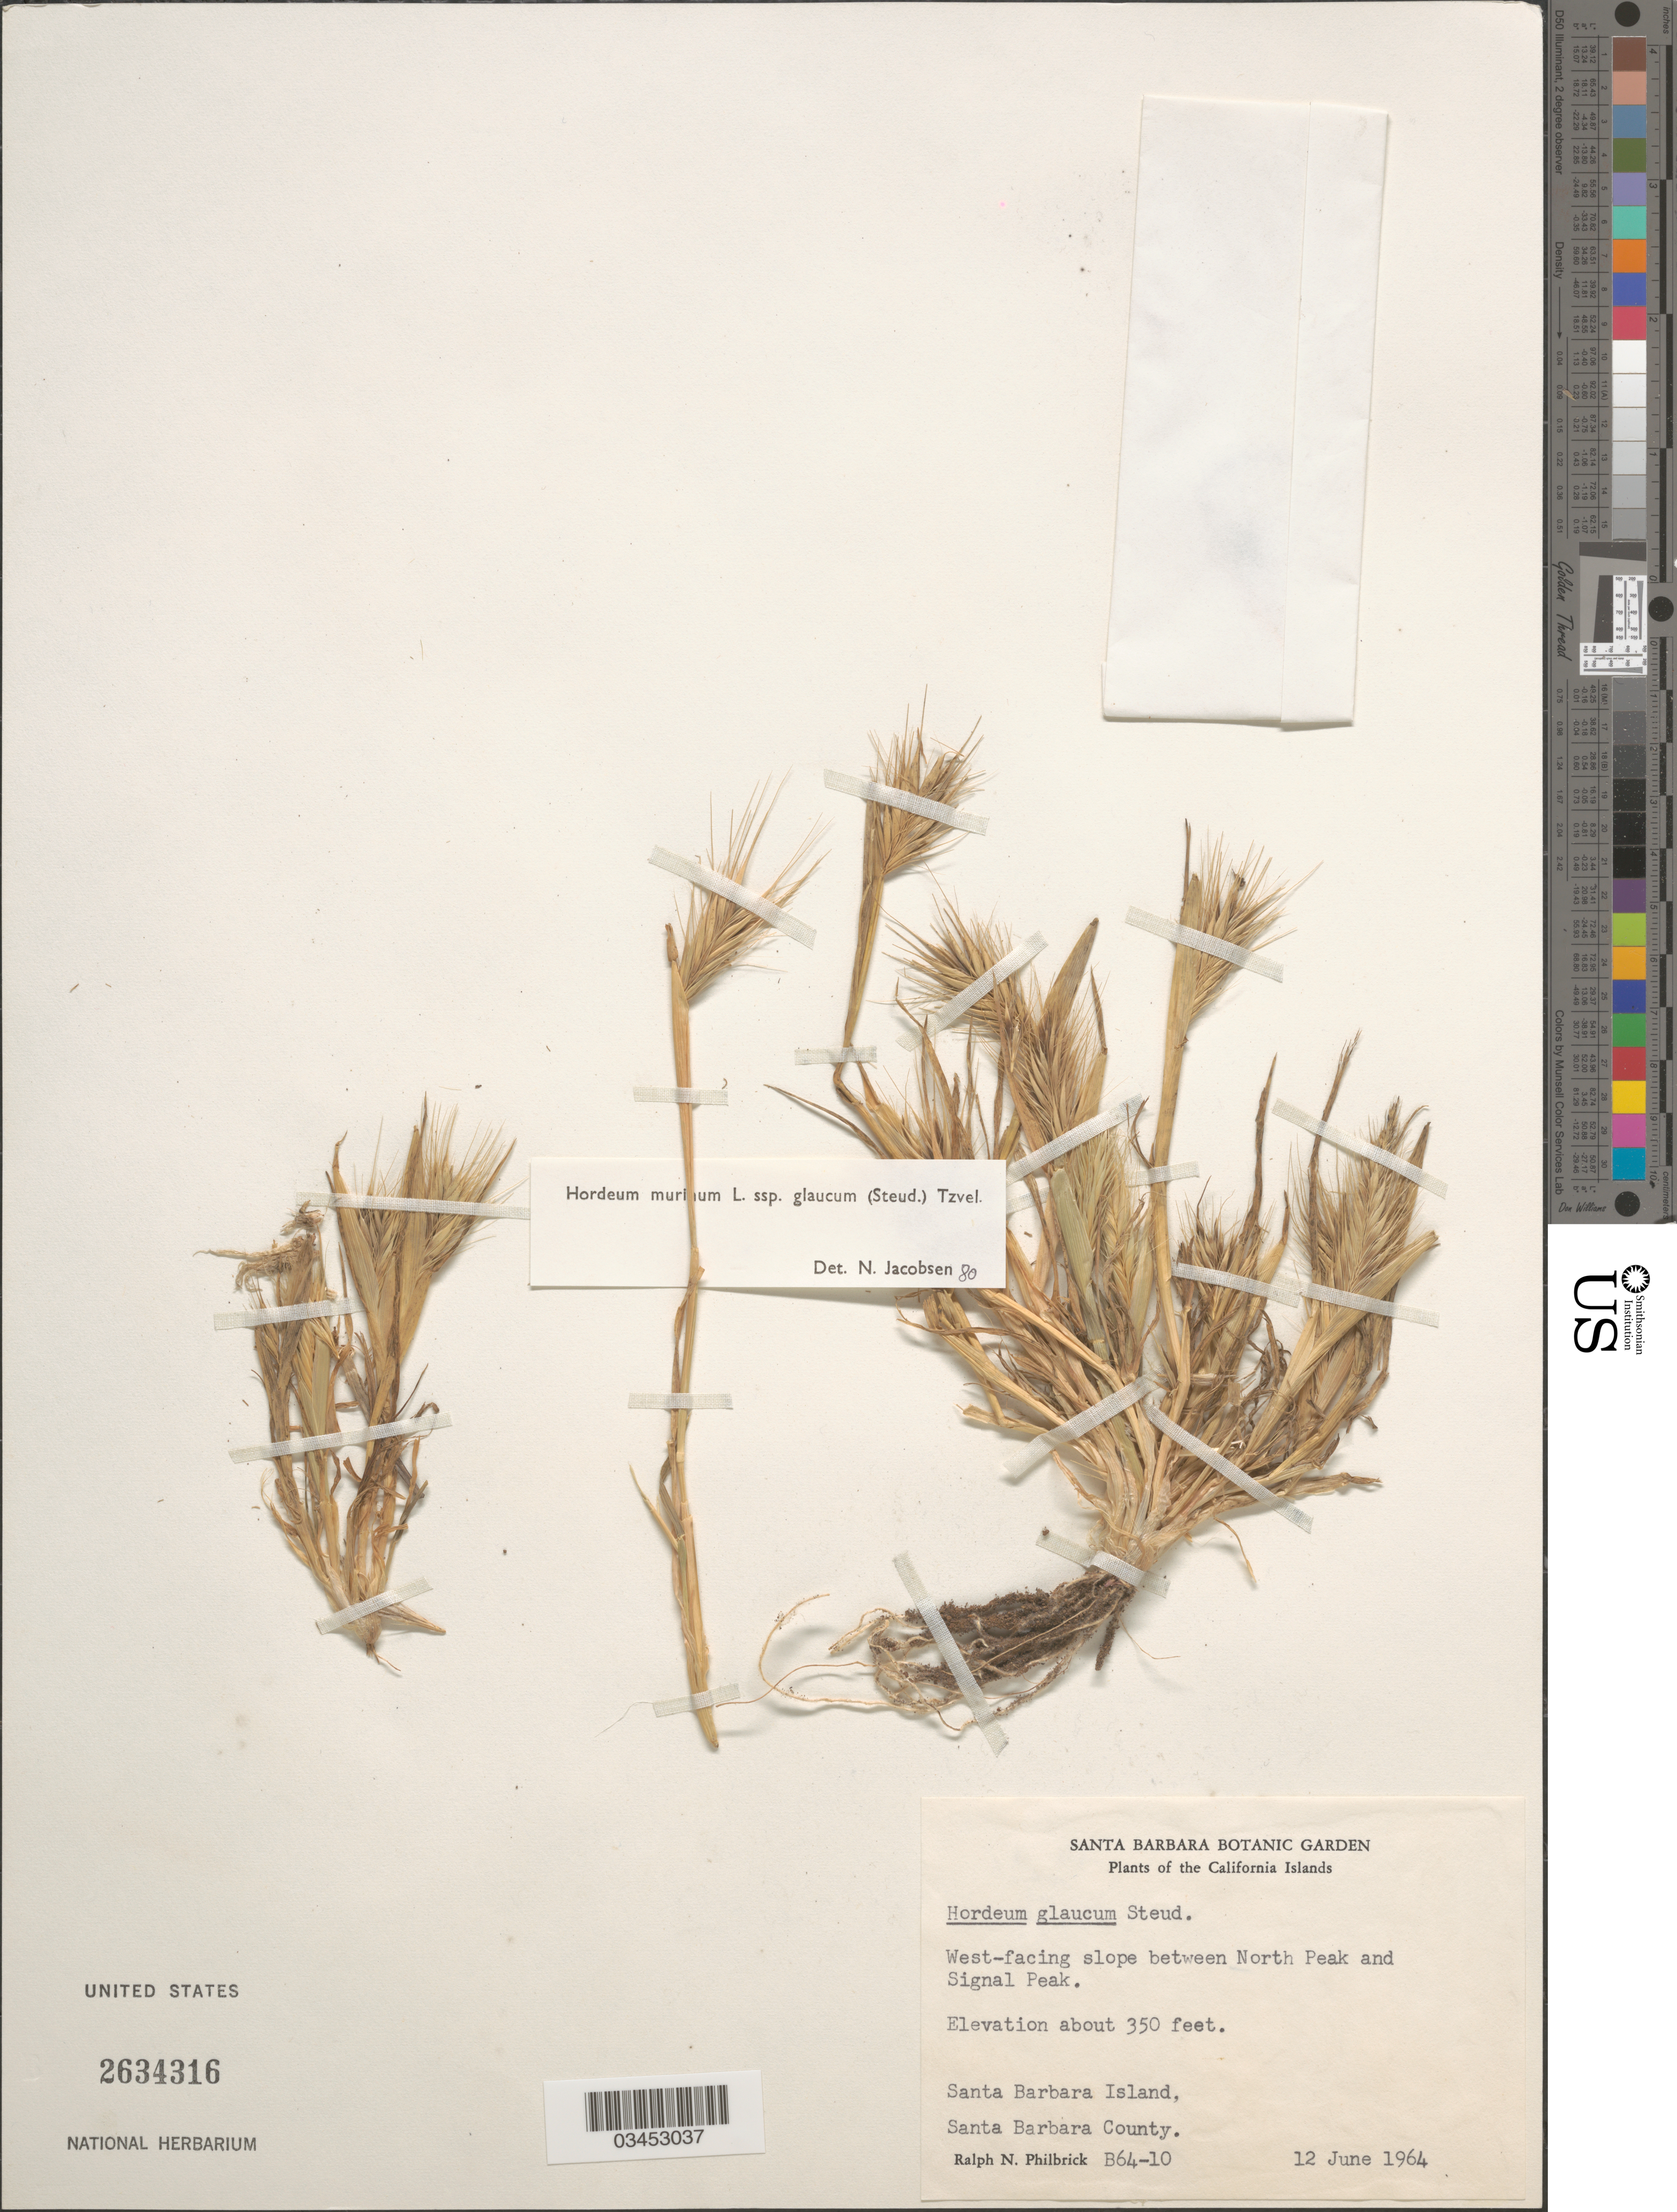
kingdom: Plantae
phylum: Tracheophyta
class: Liliopsida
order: Poales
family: Poaceae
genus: Hordeum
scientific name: Hordeum murinum subsp. glaucum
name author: (Steud.) Tzvelev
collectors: R. Philbrick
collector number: B64-10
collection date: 1964-06-12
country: United States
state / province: California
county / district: Santa Barbara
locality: The California Islands. West-facing slope between North Peak and Signal Peak. Santa Barbara Island, Santa Barbara County.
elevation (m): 107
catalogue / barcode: US 2634316